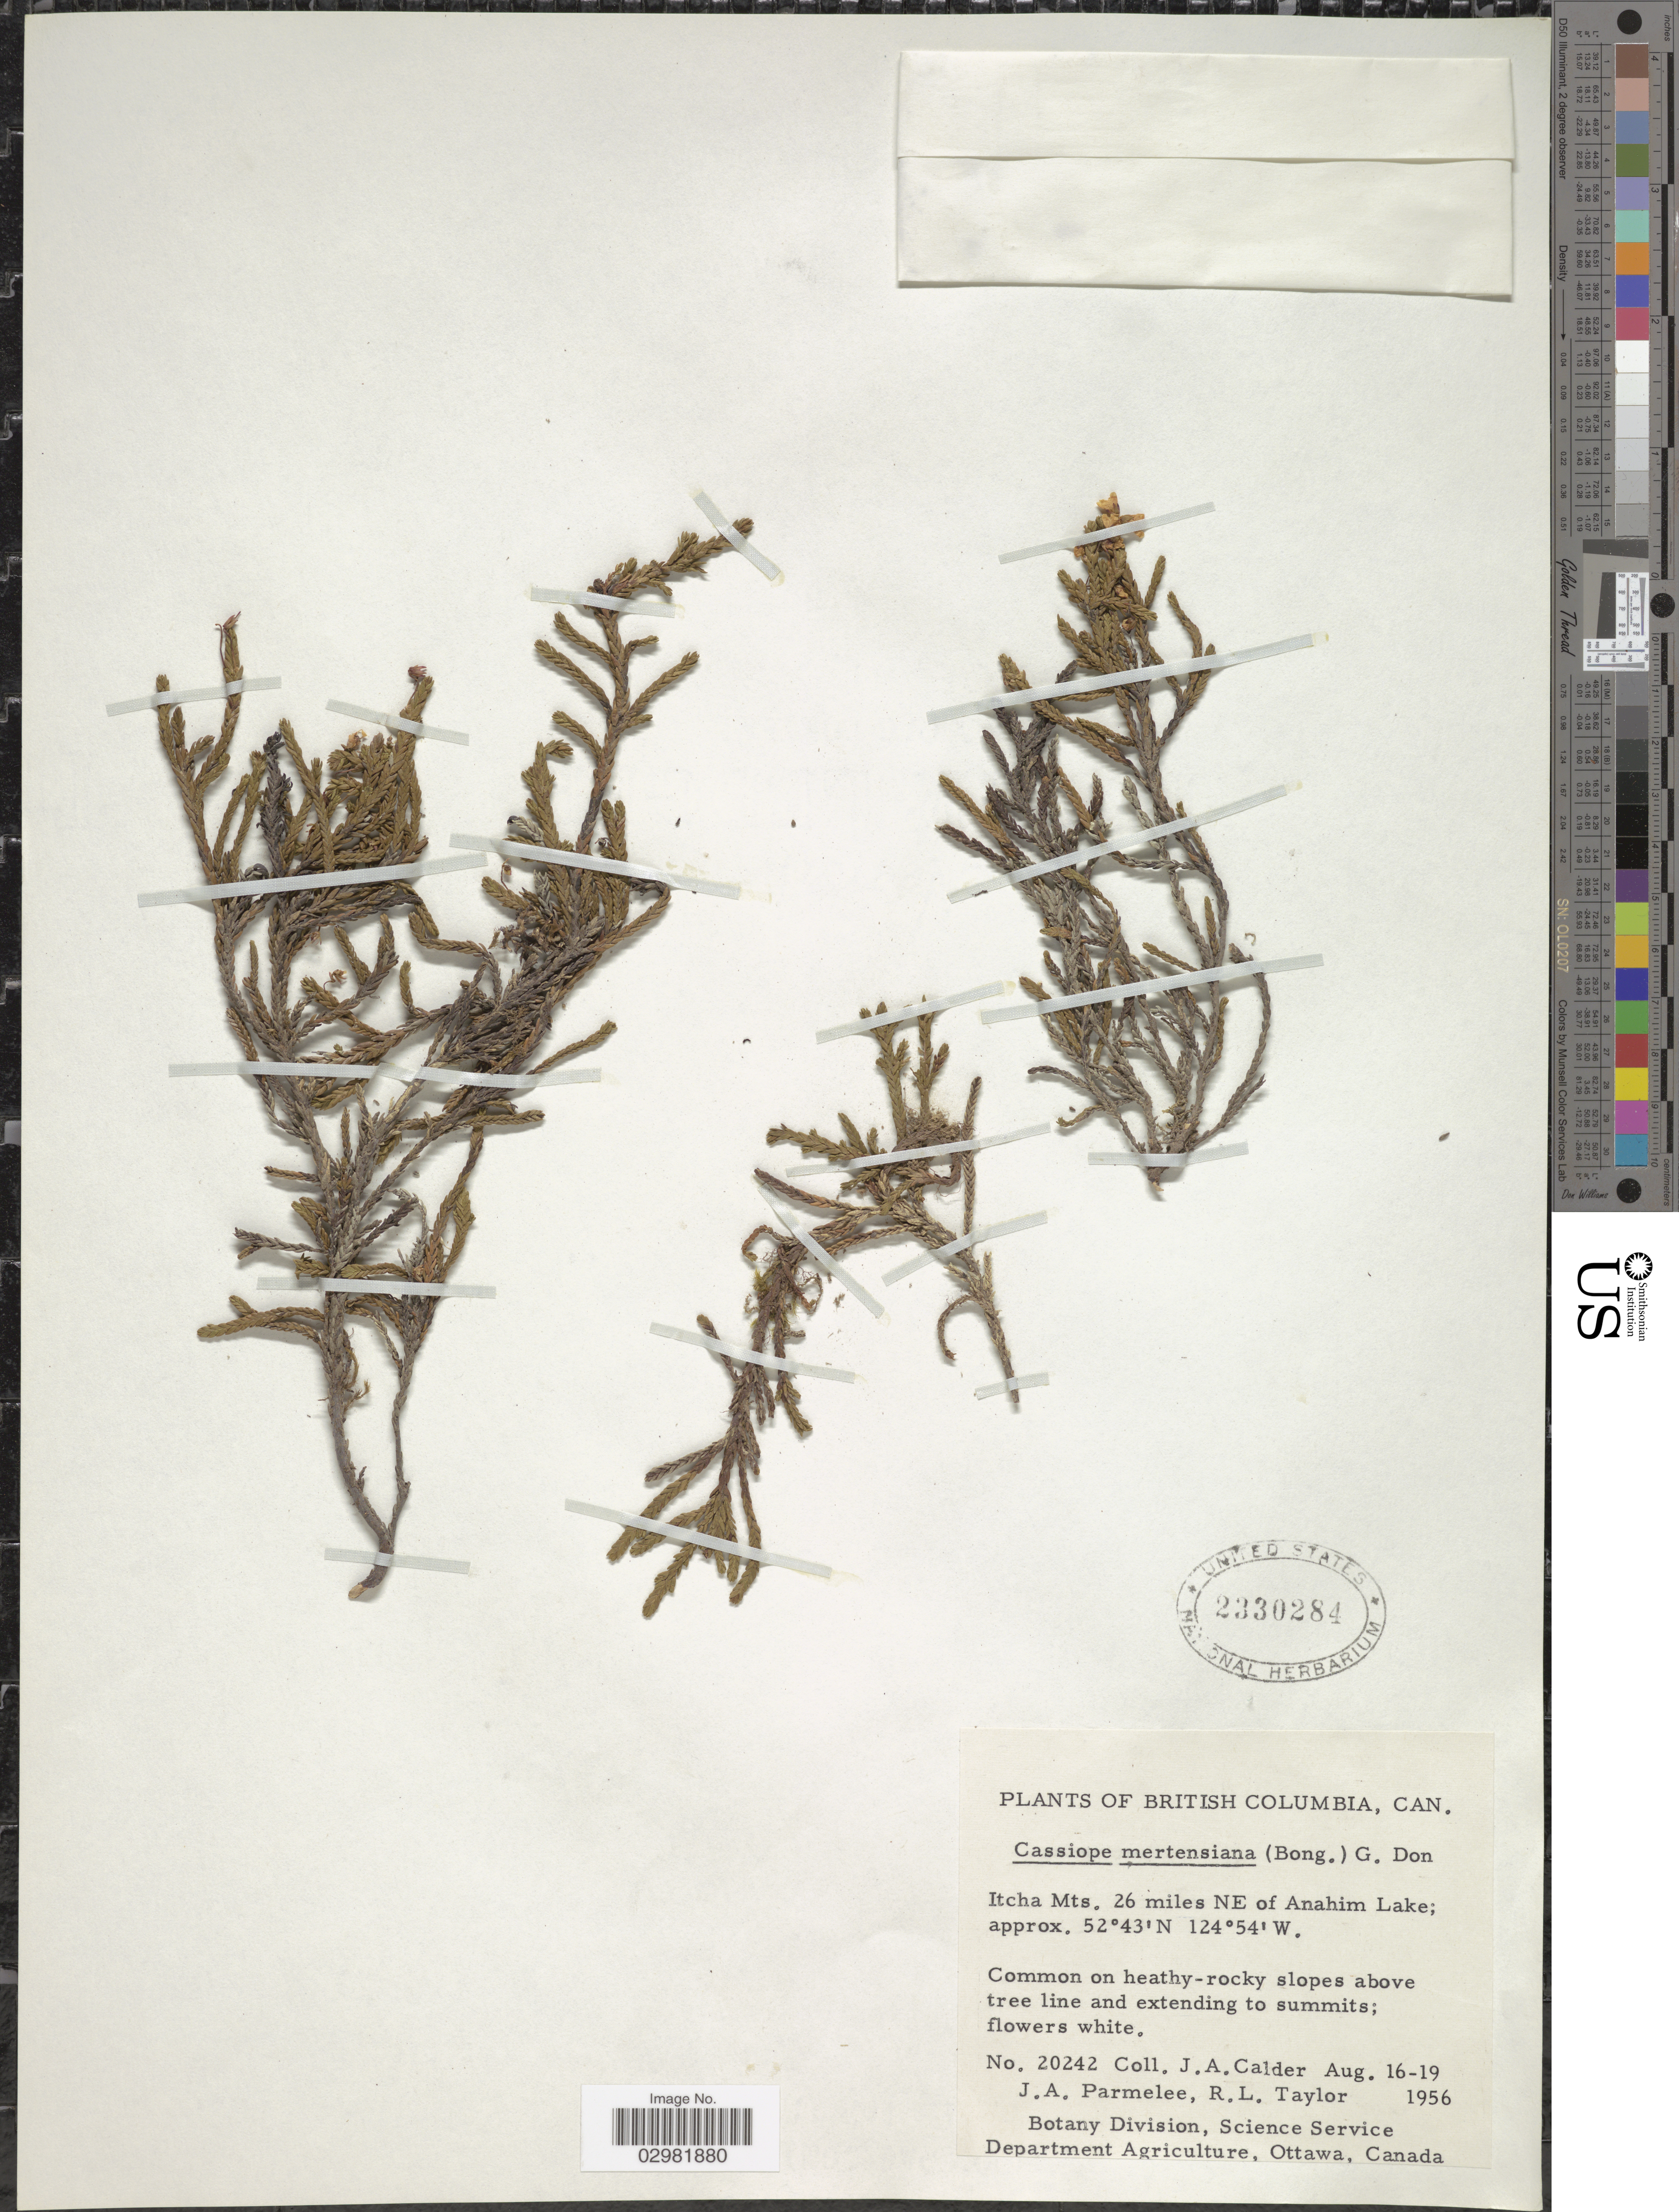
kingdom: Plantae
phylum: Tracheophyta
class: Magnoliopsida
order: Ericales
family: Ericaceae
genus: Cassiope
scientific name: Cassiope mertensiana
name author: (Bong.) G. Don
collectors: J. A. Calder, J. A. Parmelee & R. Taylor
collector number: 20242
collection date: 1956-08-16/1956-08-19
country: Canada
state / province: British Columbia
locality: Itcha Mts. 26 miles NE of Anahim Lake.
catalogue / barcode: US 2330284